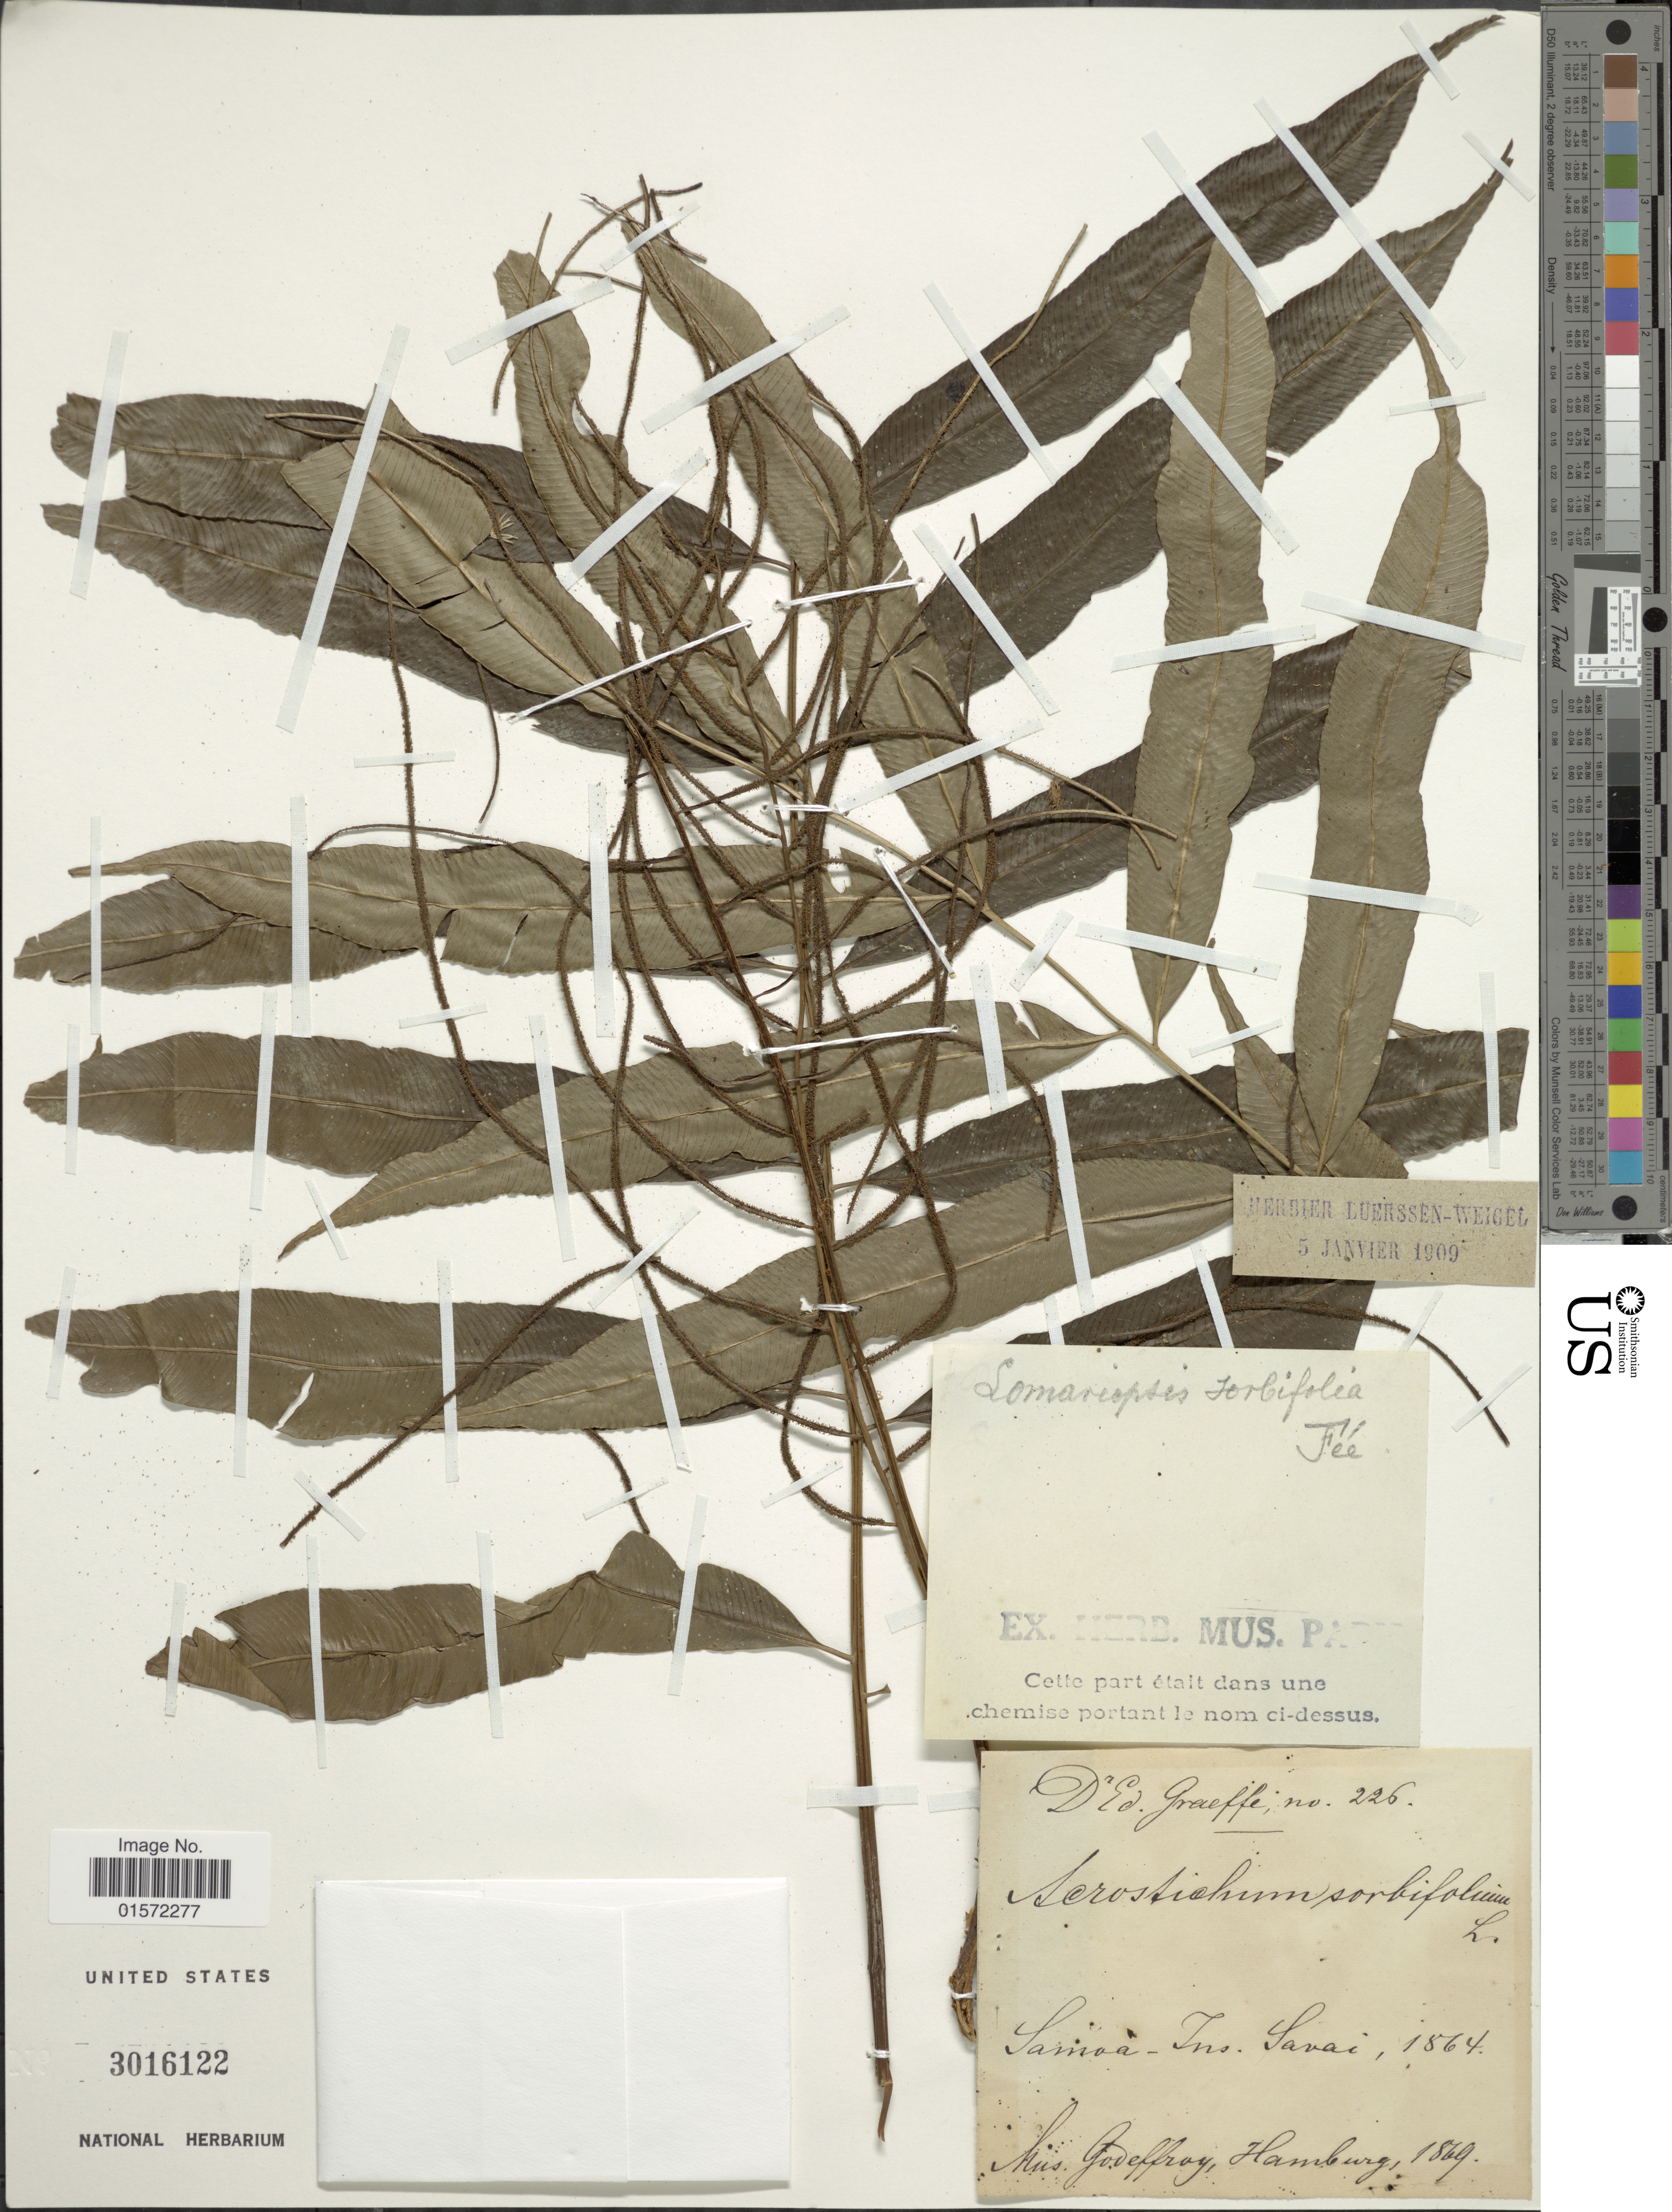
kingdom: Plantae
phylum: Tracheophyta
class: Polypodiopsida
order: Polypodiales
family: Lomariopsidaceae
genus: Lomariopsis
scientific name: Lomariopsis setchellii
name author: (Maxon)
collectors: E. Graeffe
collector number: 226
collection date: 1864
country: Samoa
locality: Samoa, Ins. Savai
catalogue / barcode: US 3016122